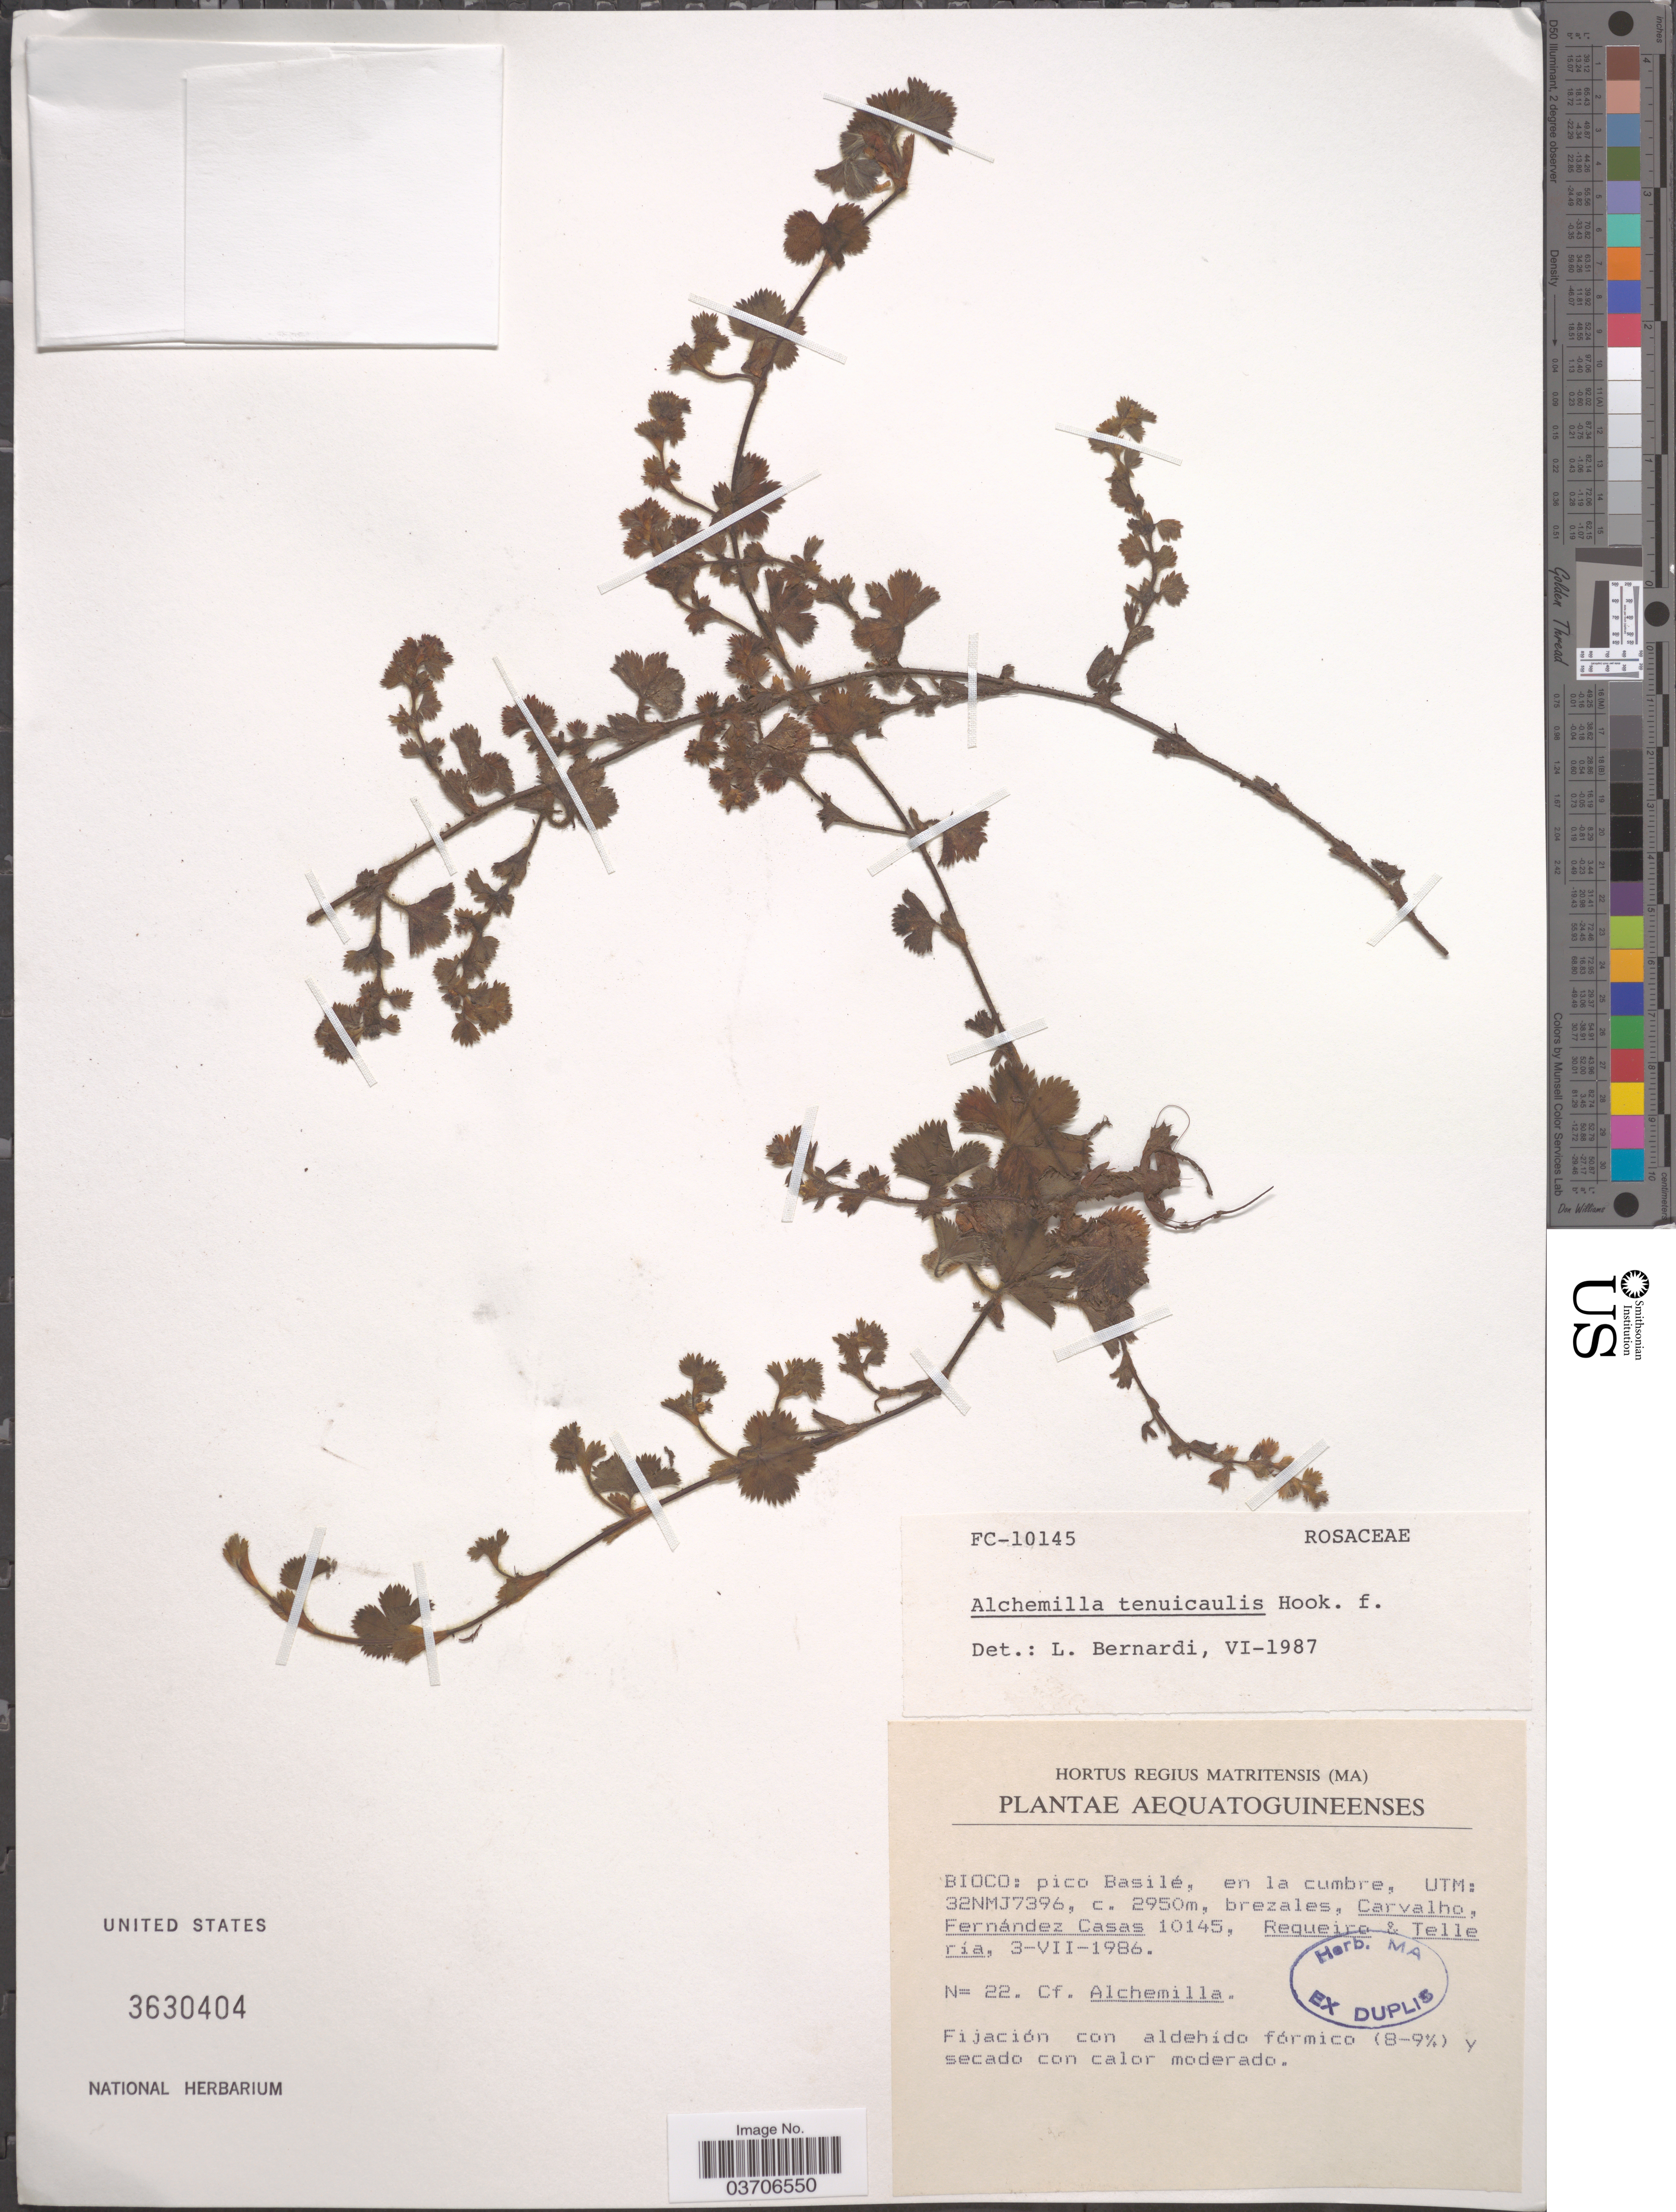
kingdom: Plantae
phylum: Tracheophyta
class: Magnoliopsida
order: Rosales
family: Rosaceae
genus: Alchemilla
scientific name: Alchemilla tenuicaulis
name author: Hook. f.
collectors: Carvalho, --, F. Casas, Requeiro, -- & -. Telleria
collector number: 10145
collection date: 1986-07-03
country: Equatorial Guinea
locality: Bioco: pico Basilé, en la cumbre, UTM: 32NMJ7396.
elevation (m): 2950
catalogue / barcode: US 3630404